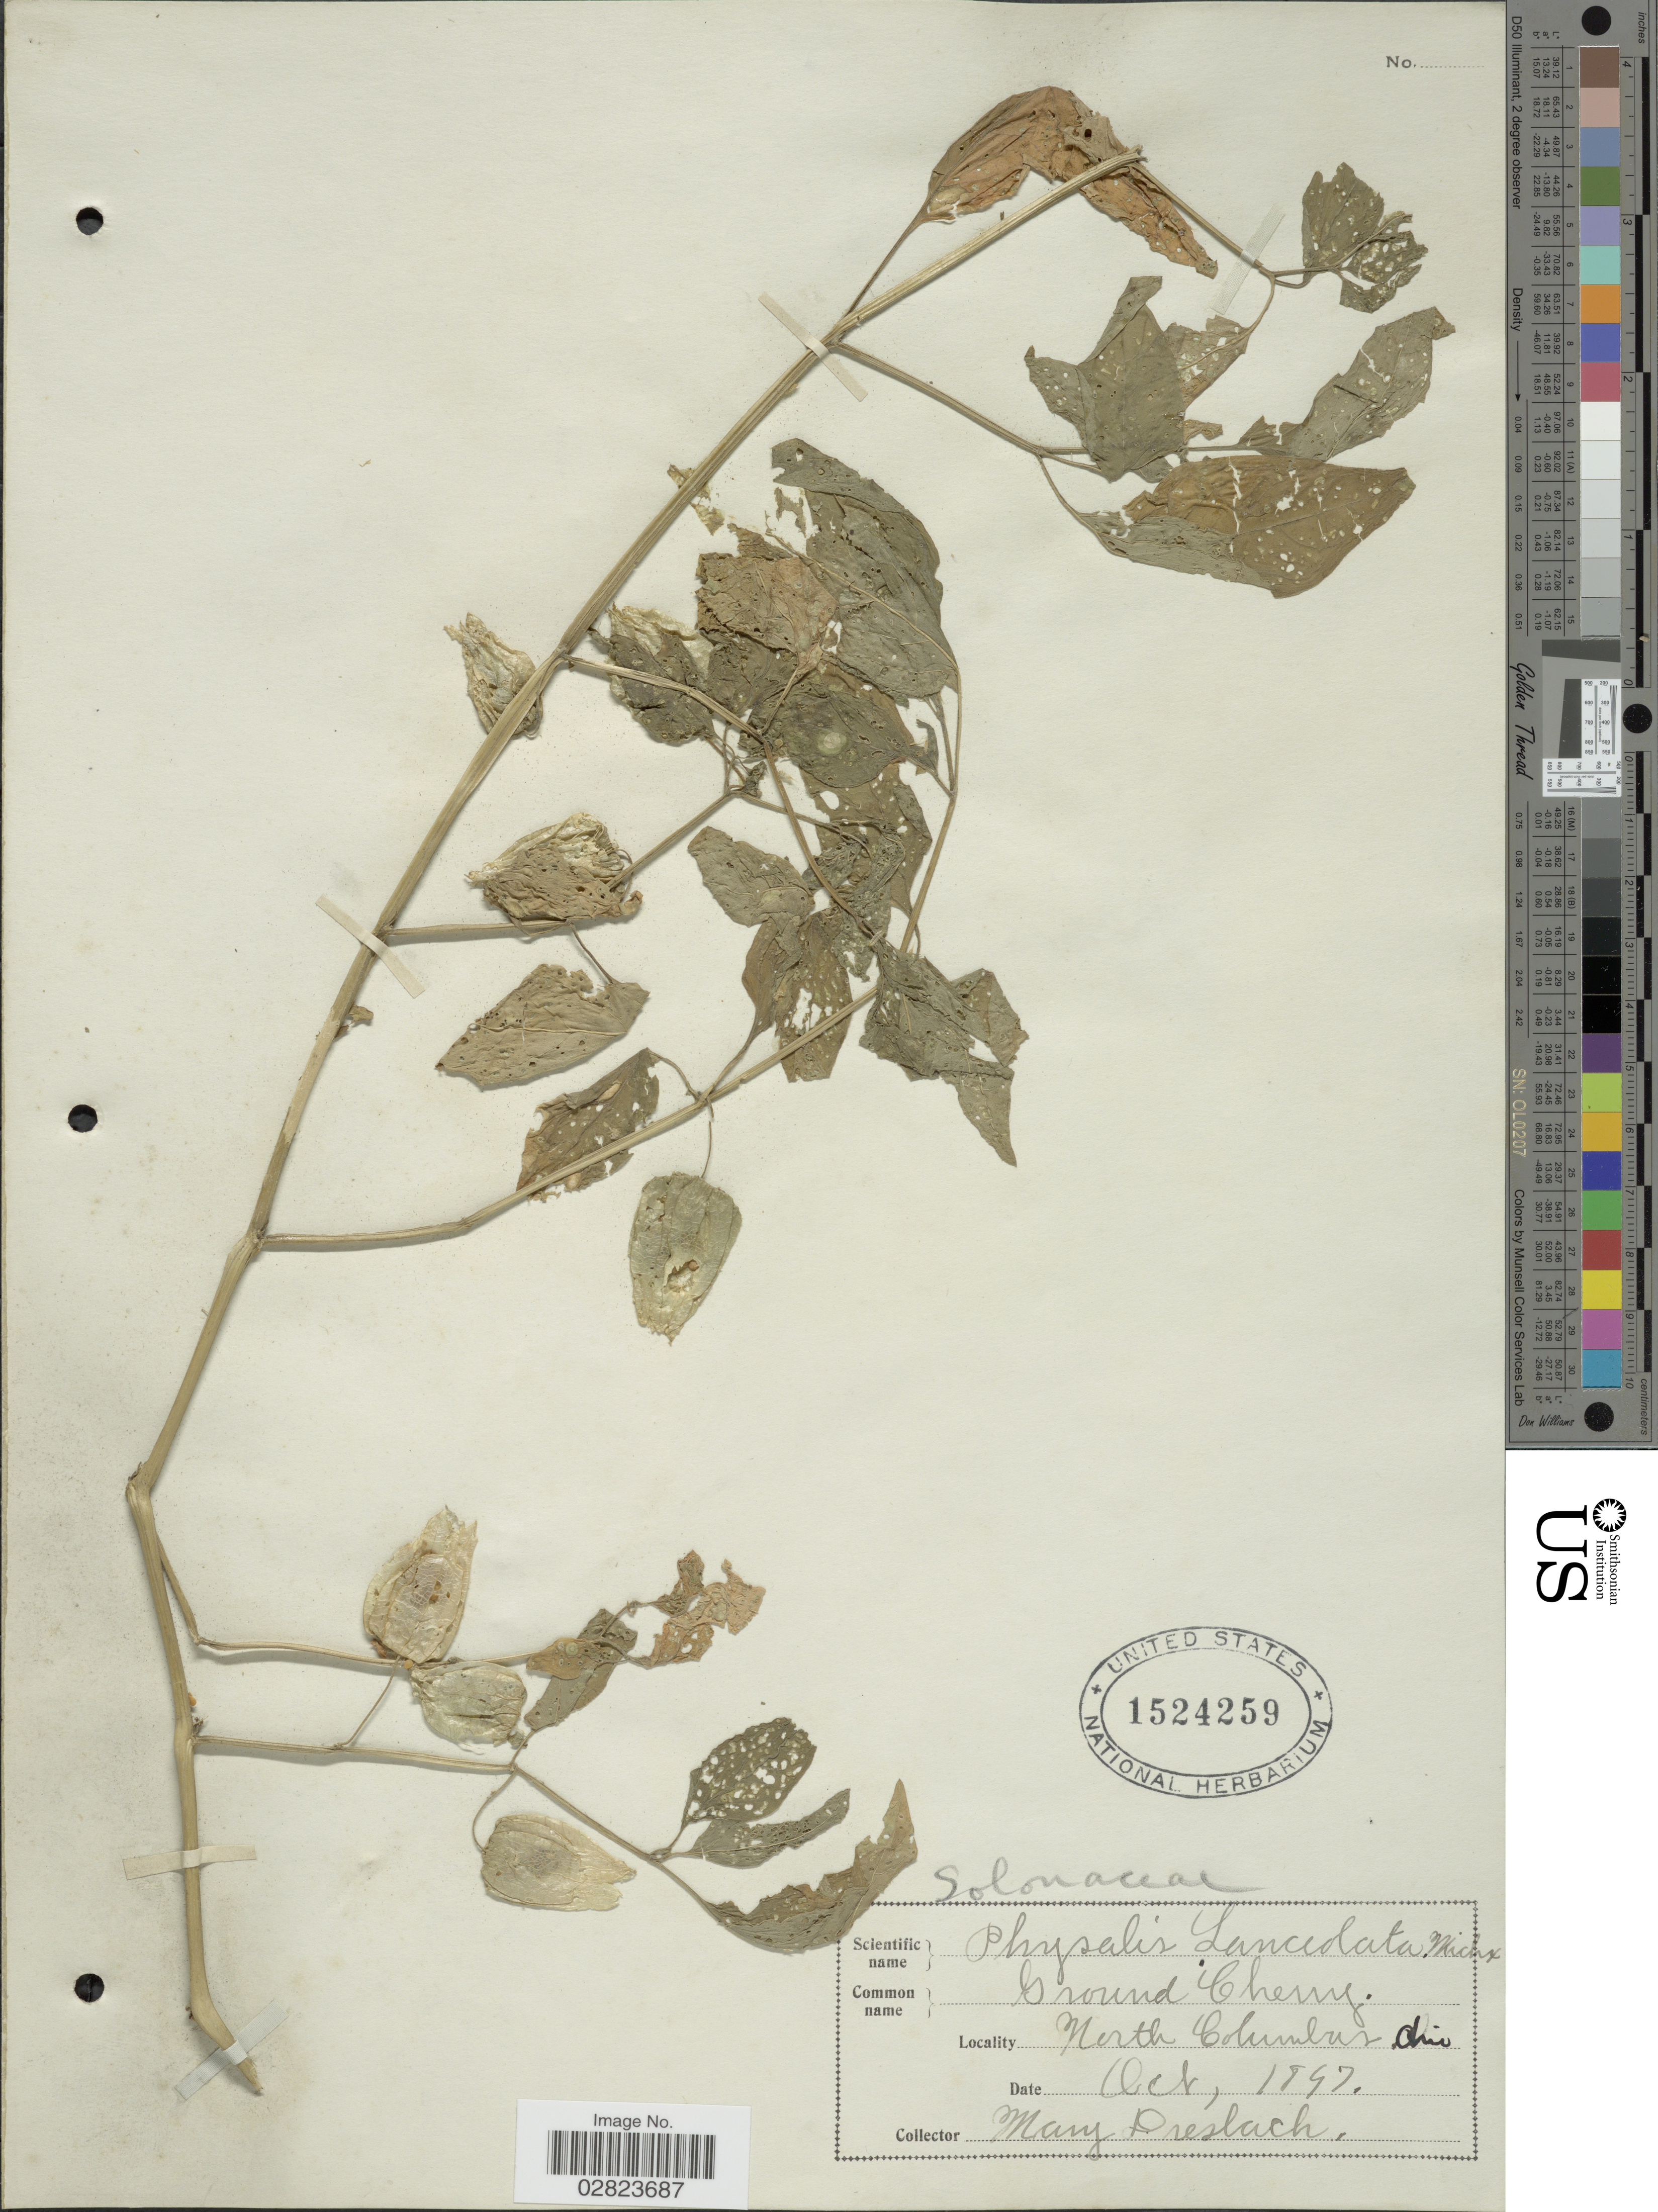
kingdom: Plantae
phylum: Tracheophyta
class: Magnoliopsida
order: Solanales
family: Solanaceae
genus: Physalis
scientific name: Physalis lanceolata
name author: Michx.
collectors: M. Dreslach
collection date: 1897-10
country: United States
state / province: Ohio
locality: North Columbus.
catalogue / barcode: US 1524259